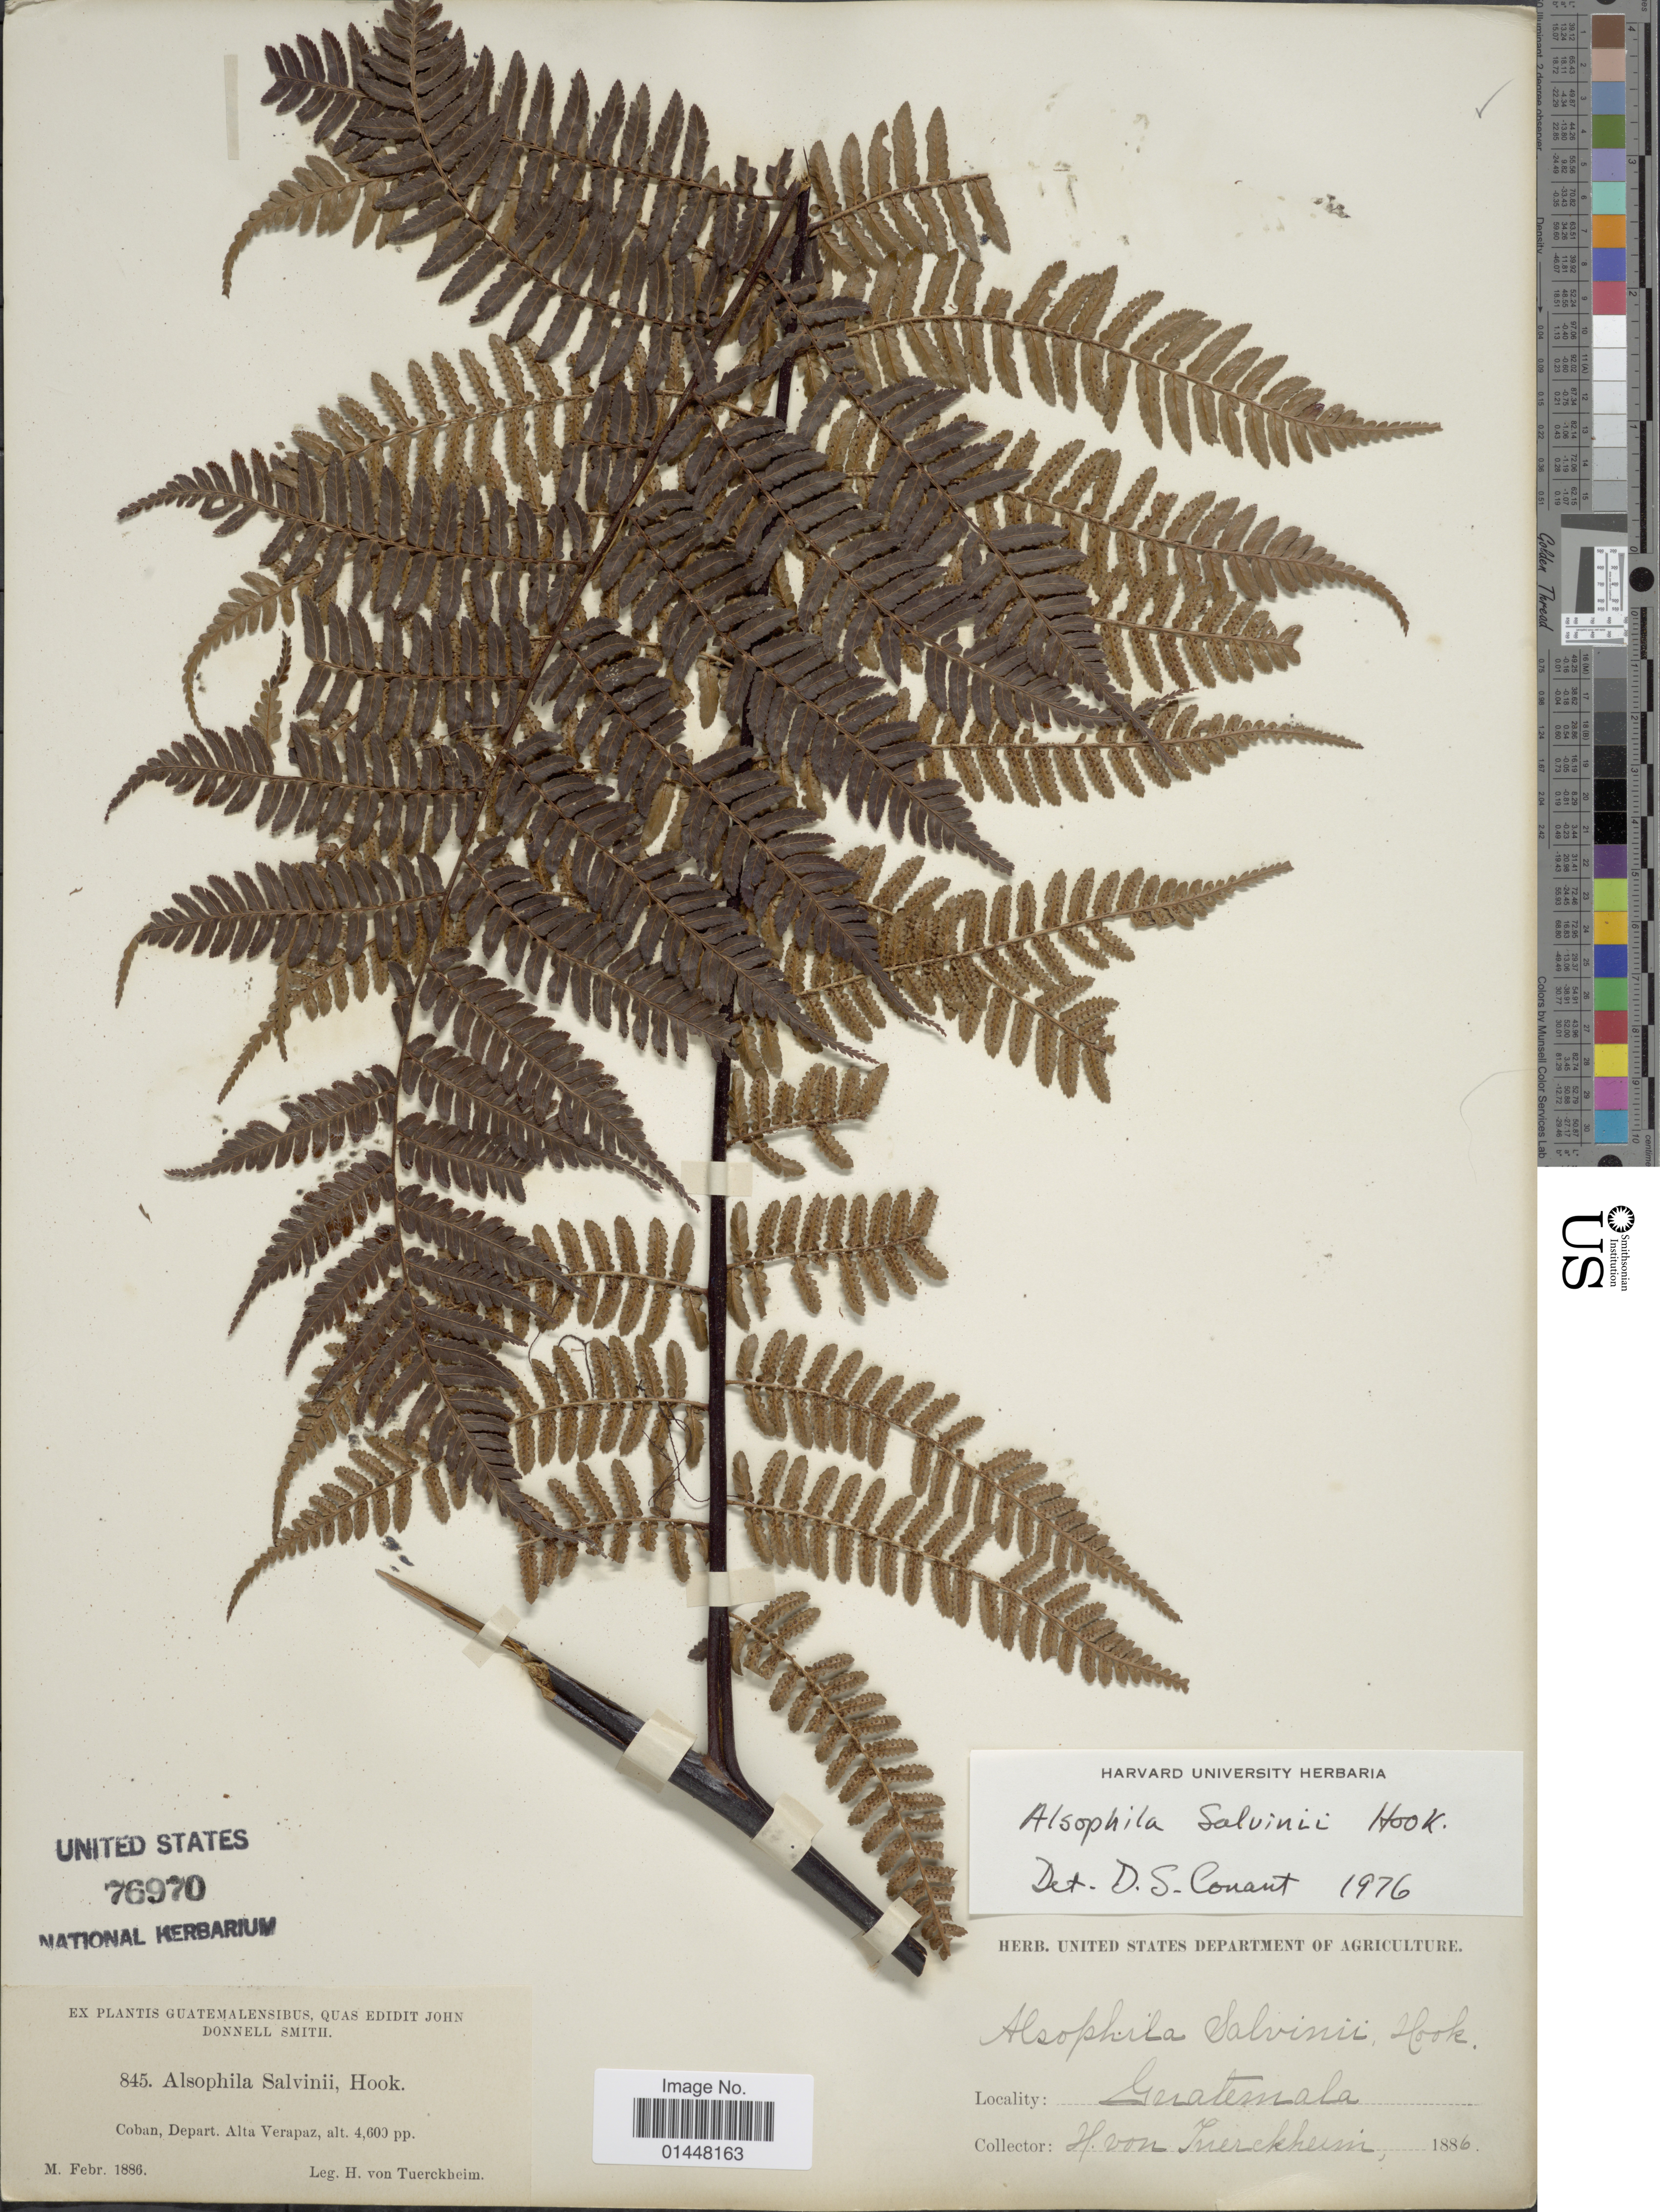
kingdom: Plantae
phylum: Tracheophyta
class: Polypodiopsida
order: Cyatheales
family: Cyatheaceae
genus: Gymnosphaera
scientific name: Gymnosphaera salvinii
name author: (Hook.)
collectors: H. von Türckheim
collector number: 845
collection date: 1886-02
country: Guatemala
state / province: Alta Verapaz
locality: Coban.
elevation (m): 1402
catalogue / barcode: US 76970